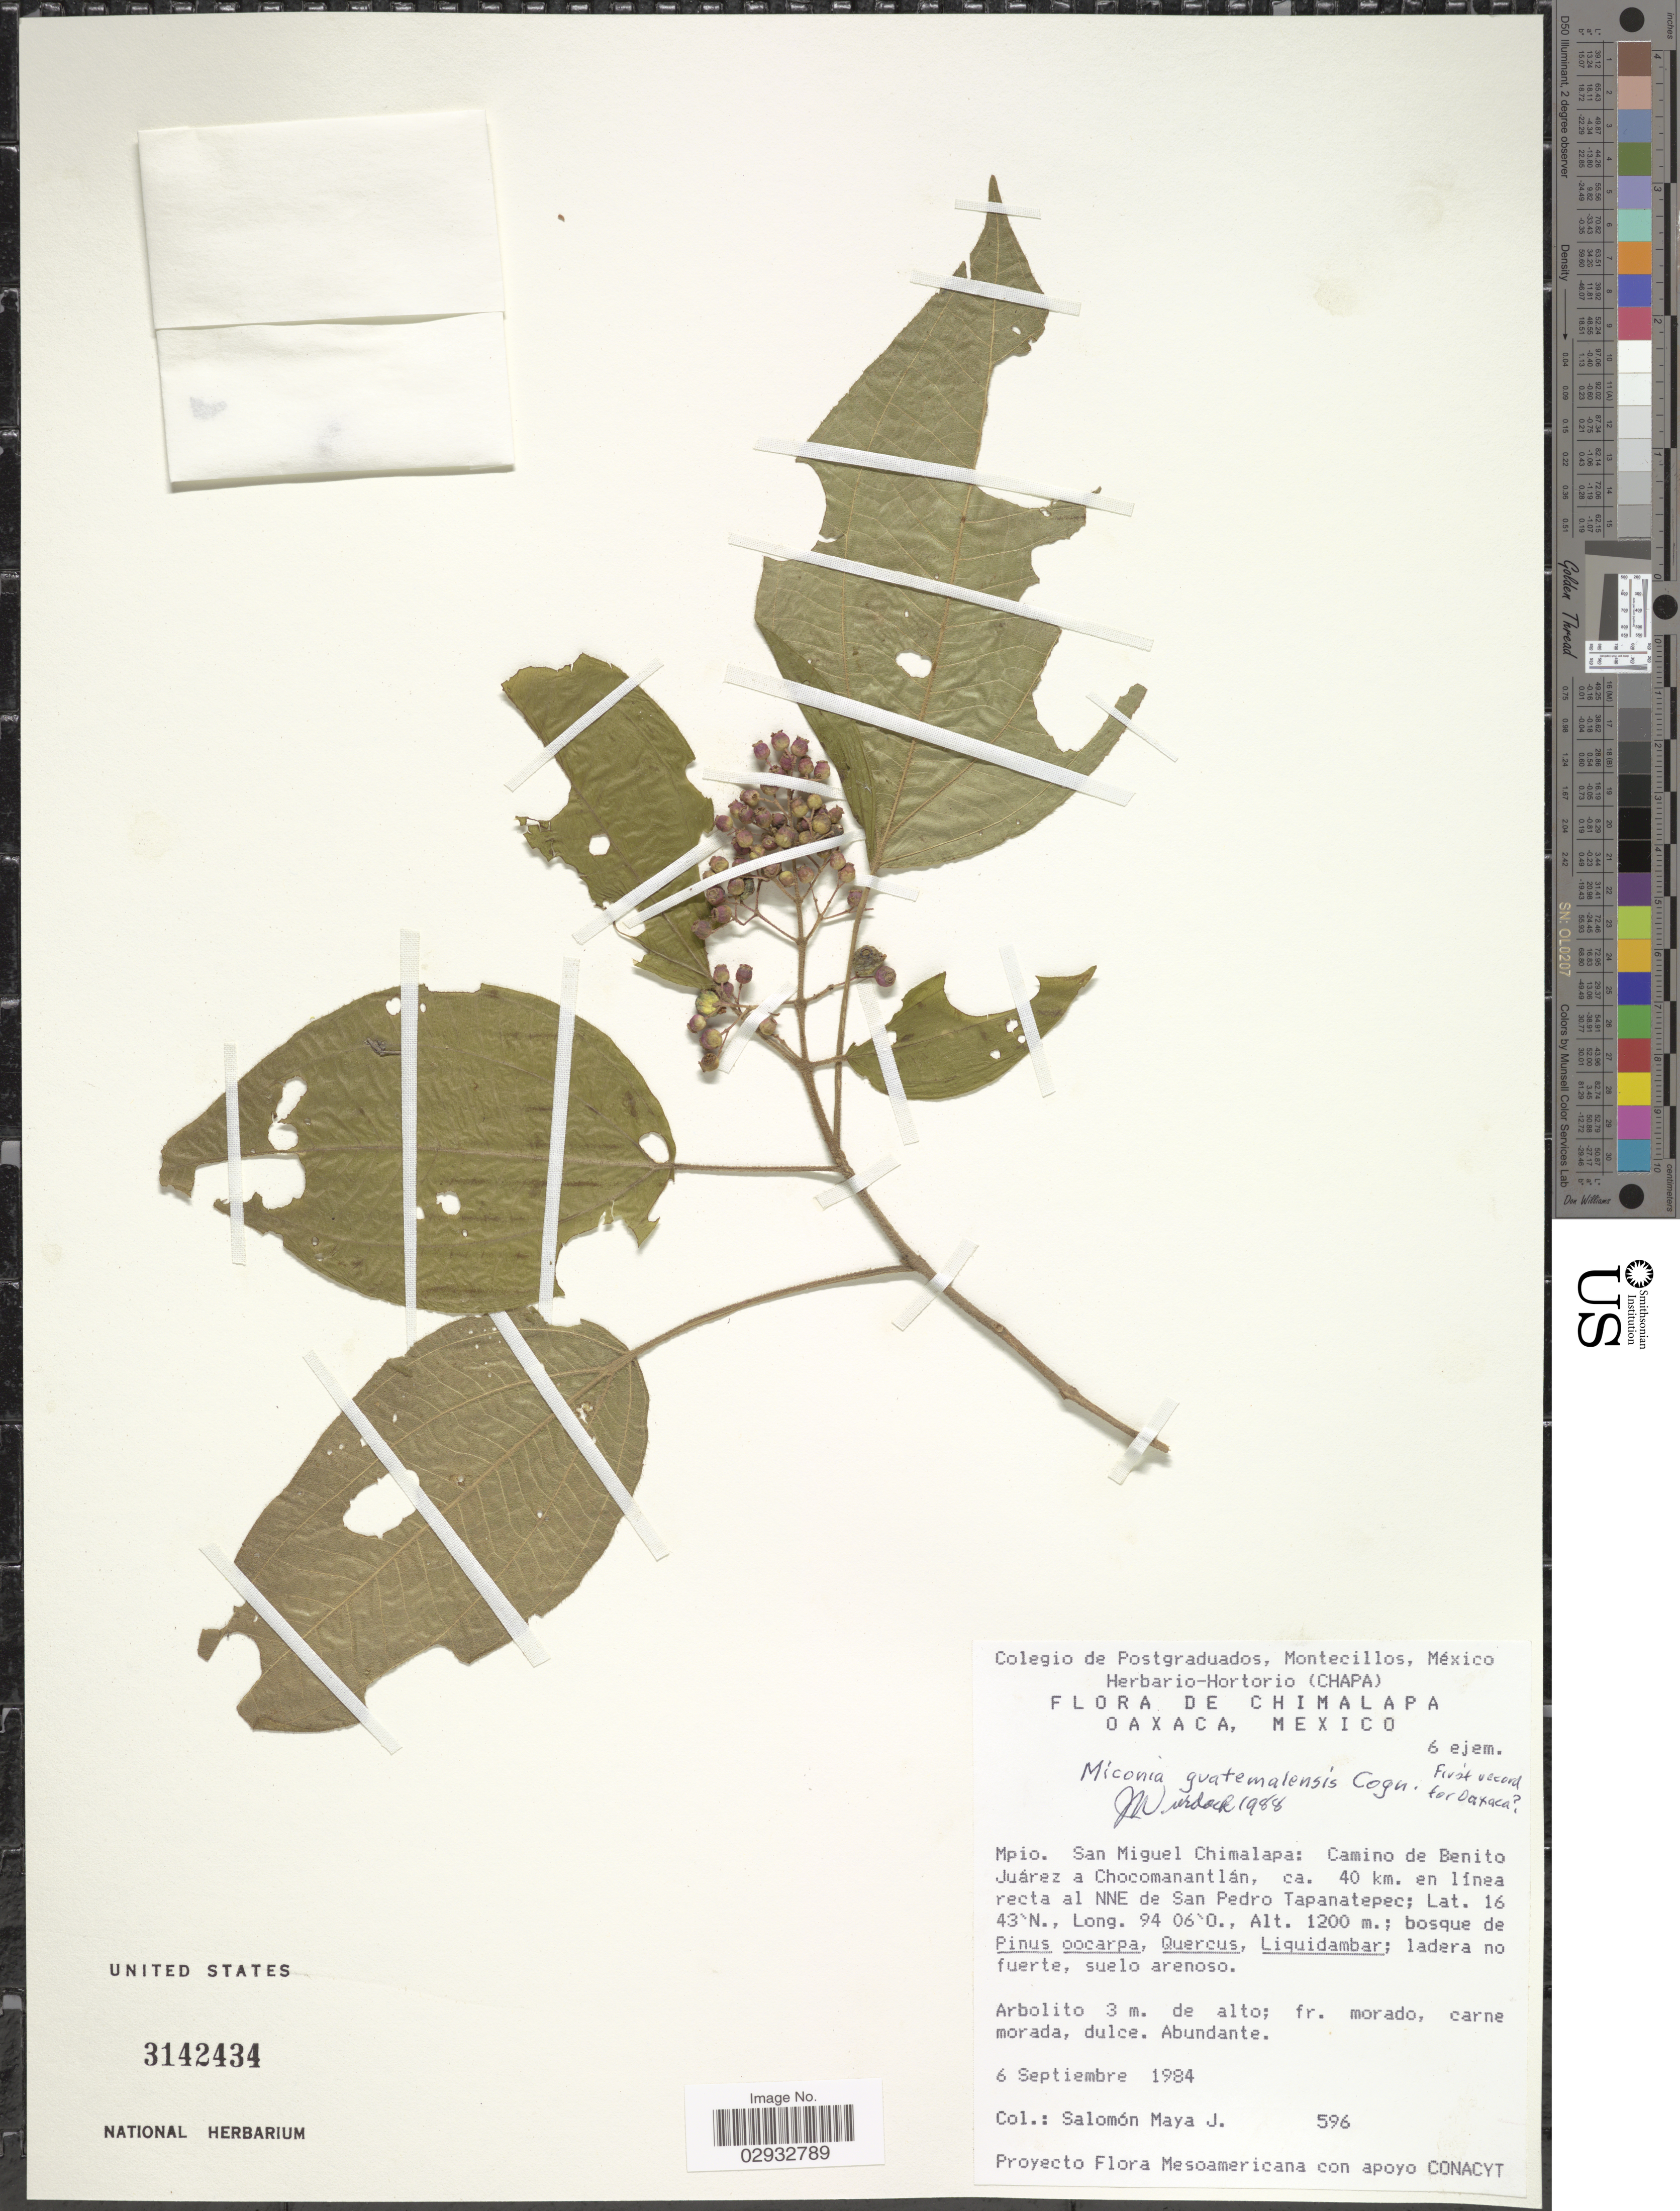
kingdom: Plantae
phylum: Tracheophyta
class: Magnoliopsida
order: Myrtales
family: Melastomataceae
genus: Miconia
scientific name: Miconia guatemalensis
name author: Cogn. in Donn. Sm.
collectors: S. Maya J.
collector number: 596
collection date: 1984-09-06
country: Mexico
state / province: Oaxaca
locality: Chimalapa. Mpio. San Miguel Chimalapa: Camino de Benito Juárez a Chocomanantlán, ca. 40 km. en línea recta al NNE de San Pedro Tapanatepec.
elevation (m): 1200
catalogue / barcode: US 3142434